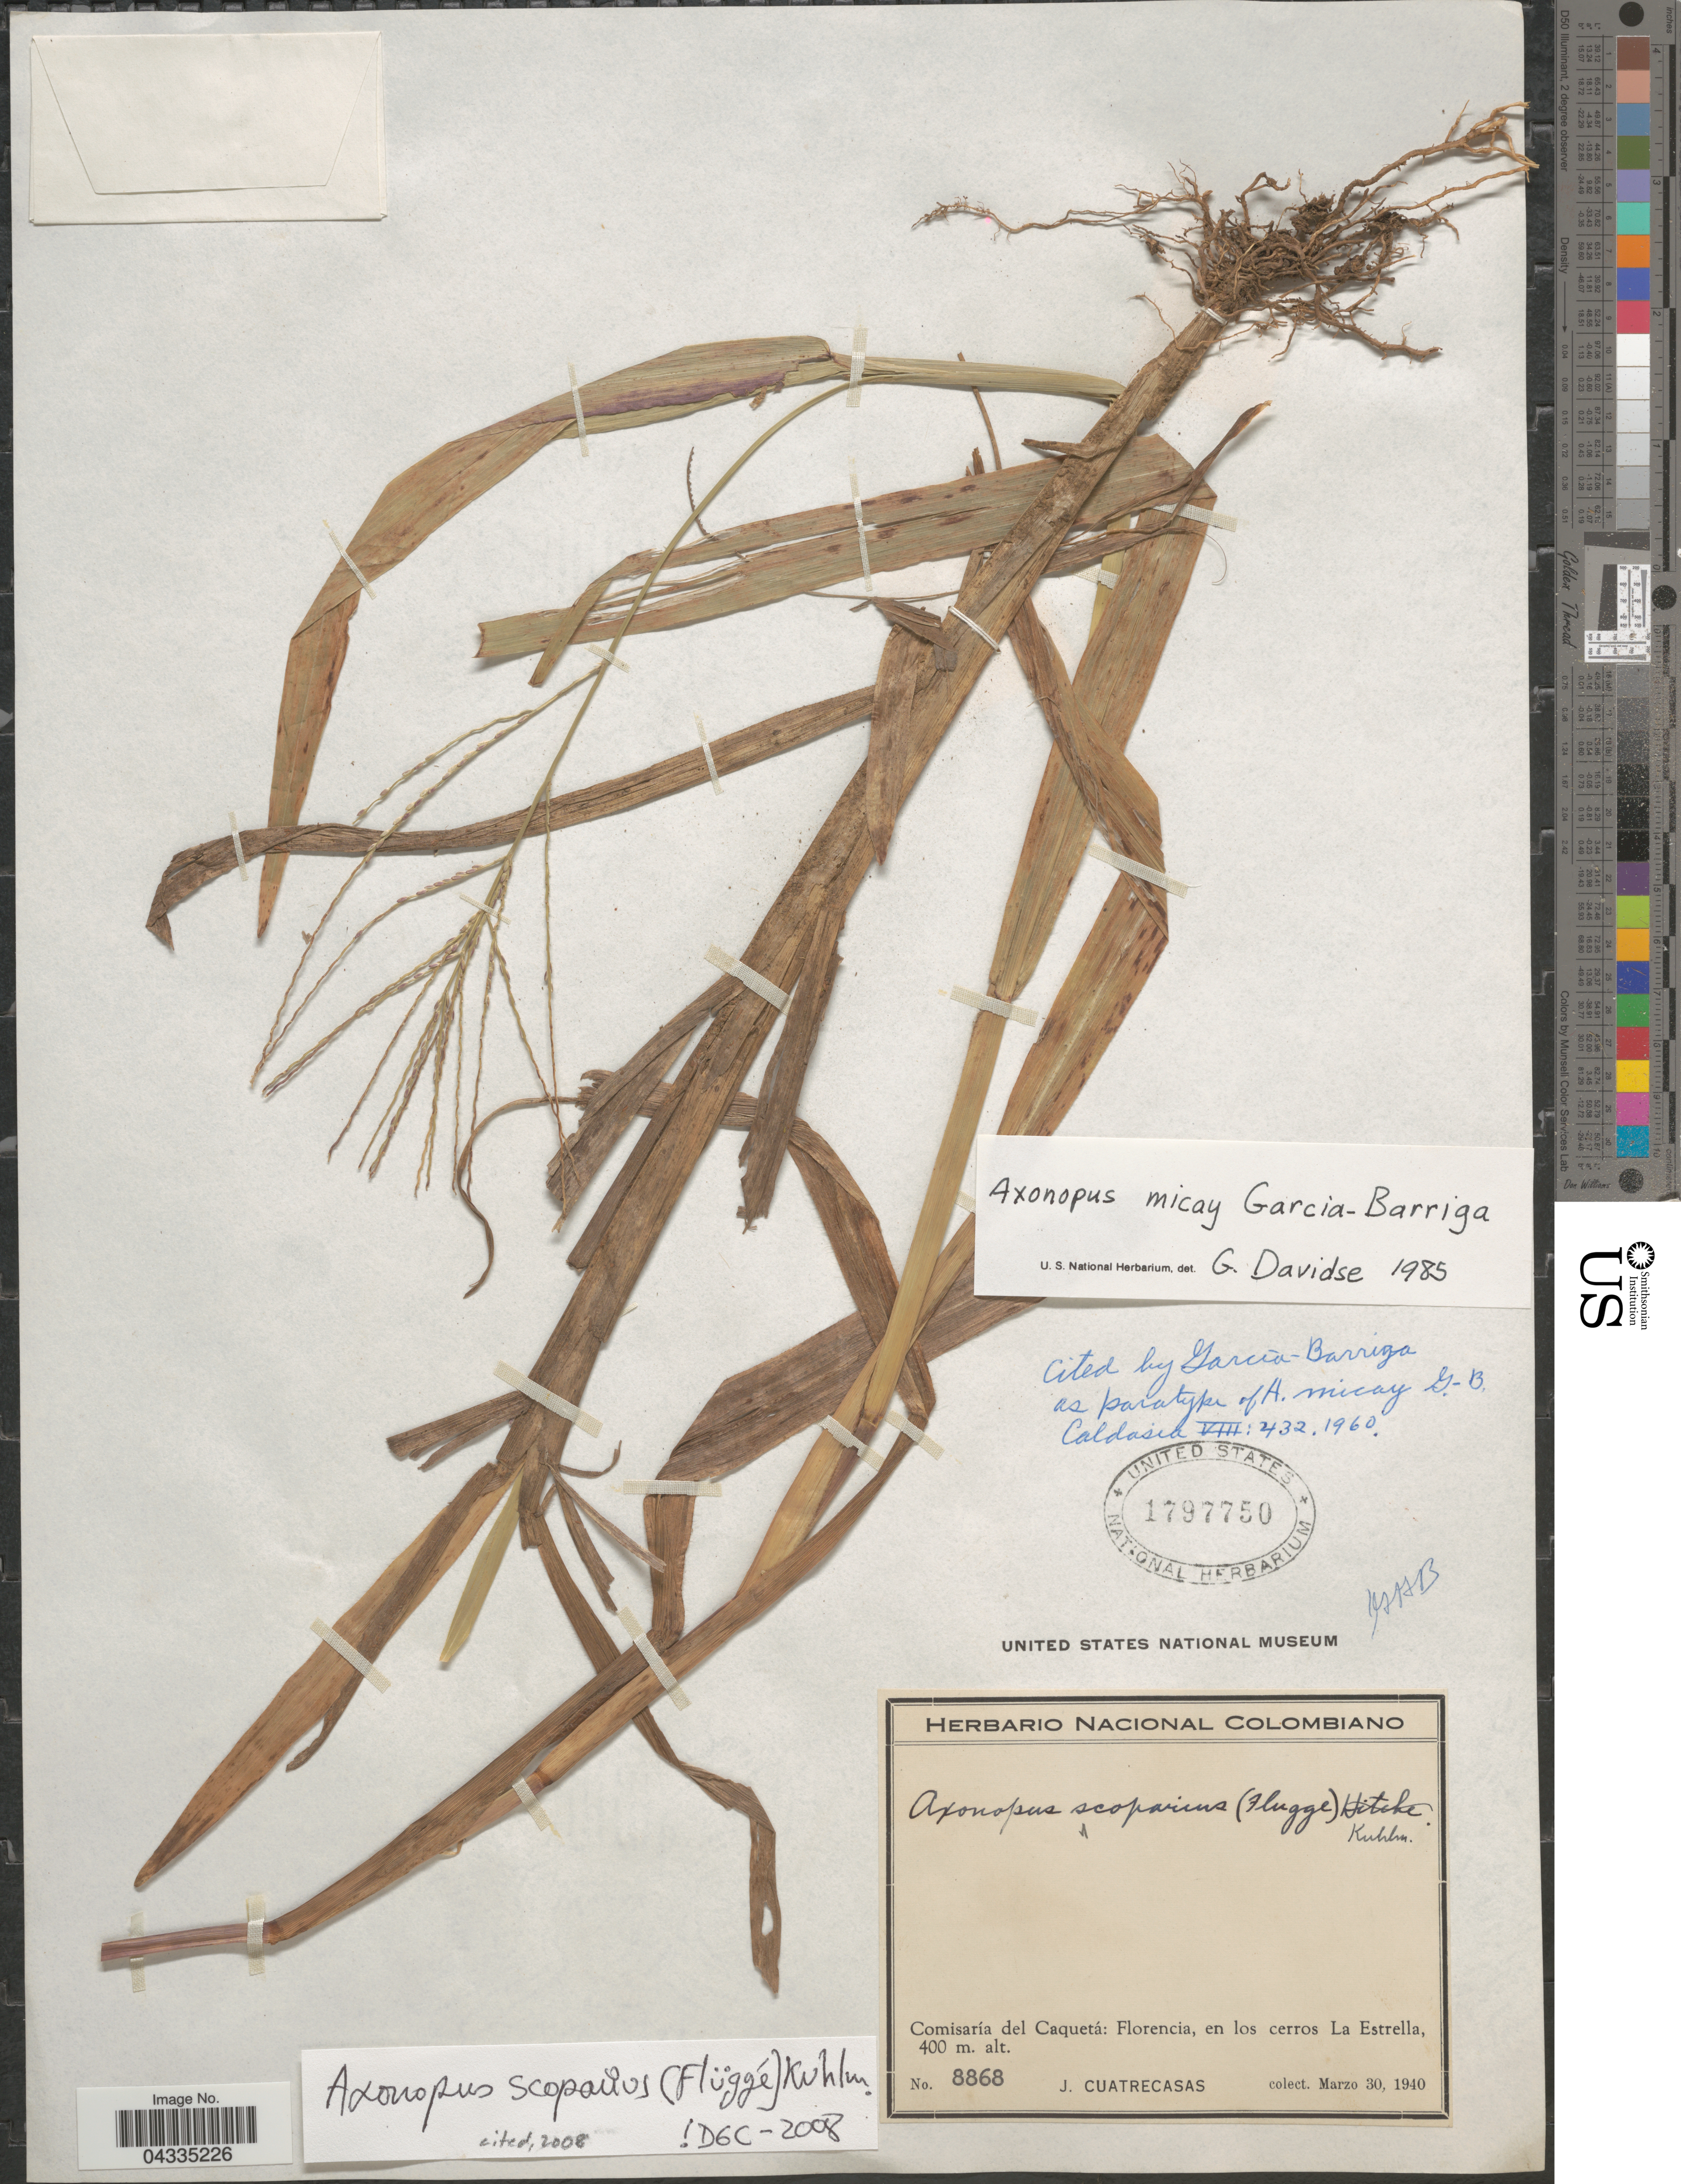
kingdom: Plantae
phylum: Tracheophyta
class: Liliopsida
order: Poales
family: Poaceae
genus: Axonopus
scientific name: Axonopus scoparius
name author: (Flüggé) Kuhlm.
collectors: J. Cuatrecasas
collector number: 8868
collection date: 1940-03-30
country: Colombia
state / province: Caquetá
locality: Comisaría del Caquetá: Florencia, en los cerros La Estrella.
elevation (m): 400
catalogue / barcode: US 1797750